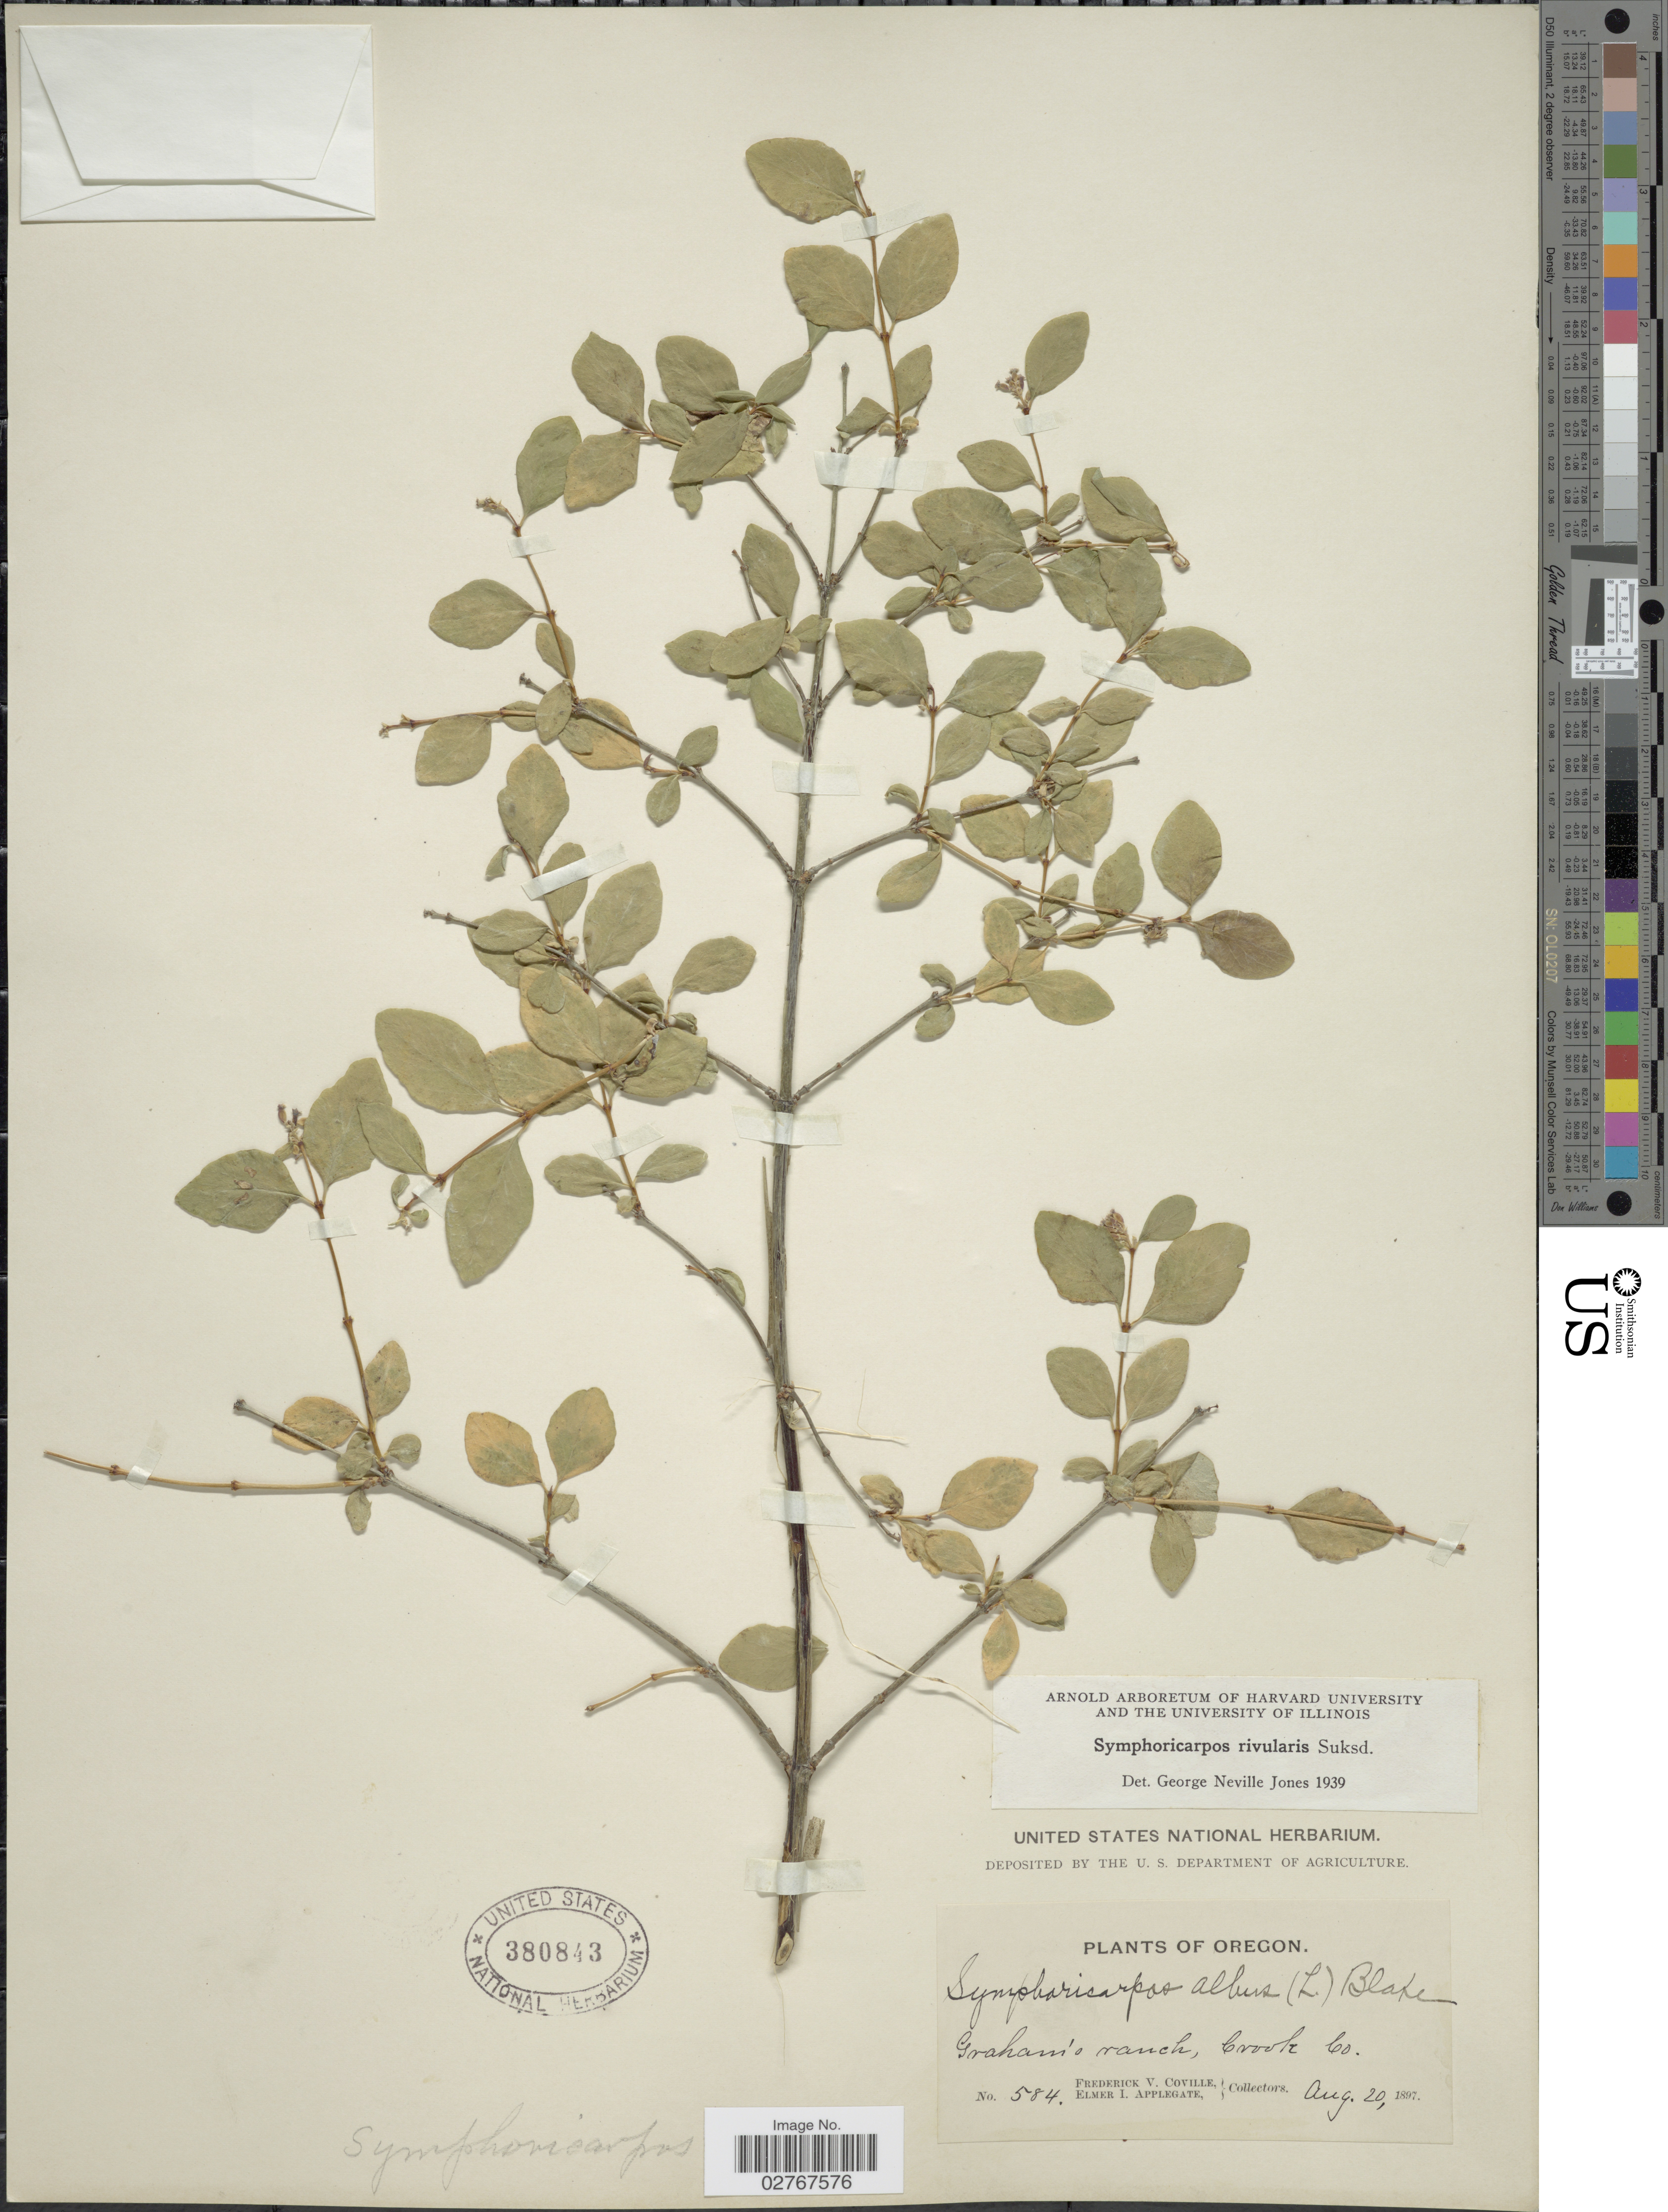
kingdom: Plantae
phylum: Tracheophyta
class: Magnoliopsida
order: Dipsacales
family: Caprifoliaceae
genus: Symphoricarpos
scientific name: Symphoricarpos rivularis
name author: Suksd.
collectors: F. V. Coville & E. I. Applegate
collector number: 584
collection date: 1897-08-20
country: United States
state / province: Oregon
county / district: Crook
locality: Graham's ranch, Crook Co.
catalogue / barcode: US 380843